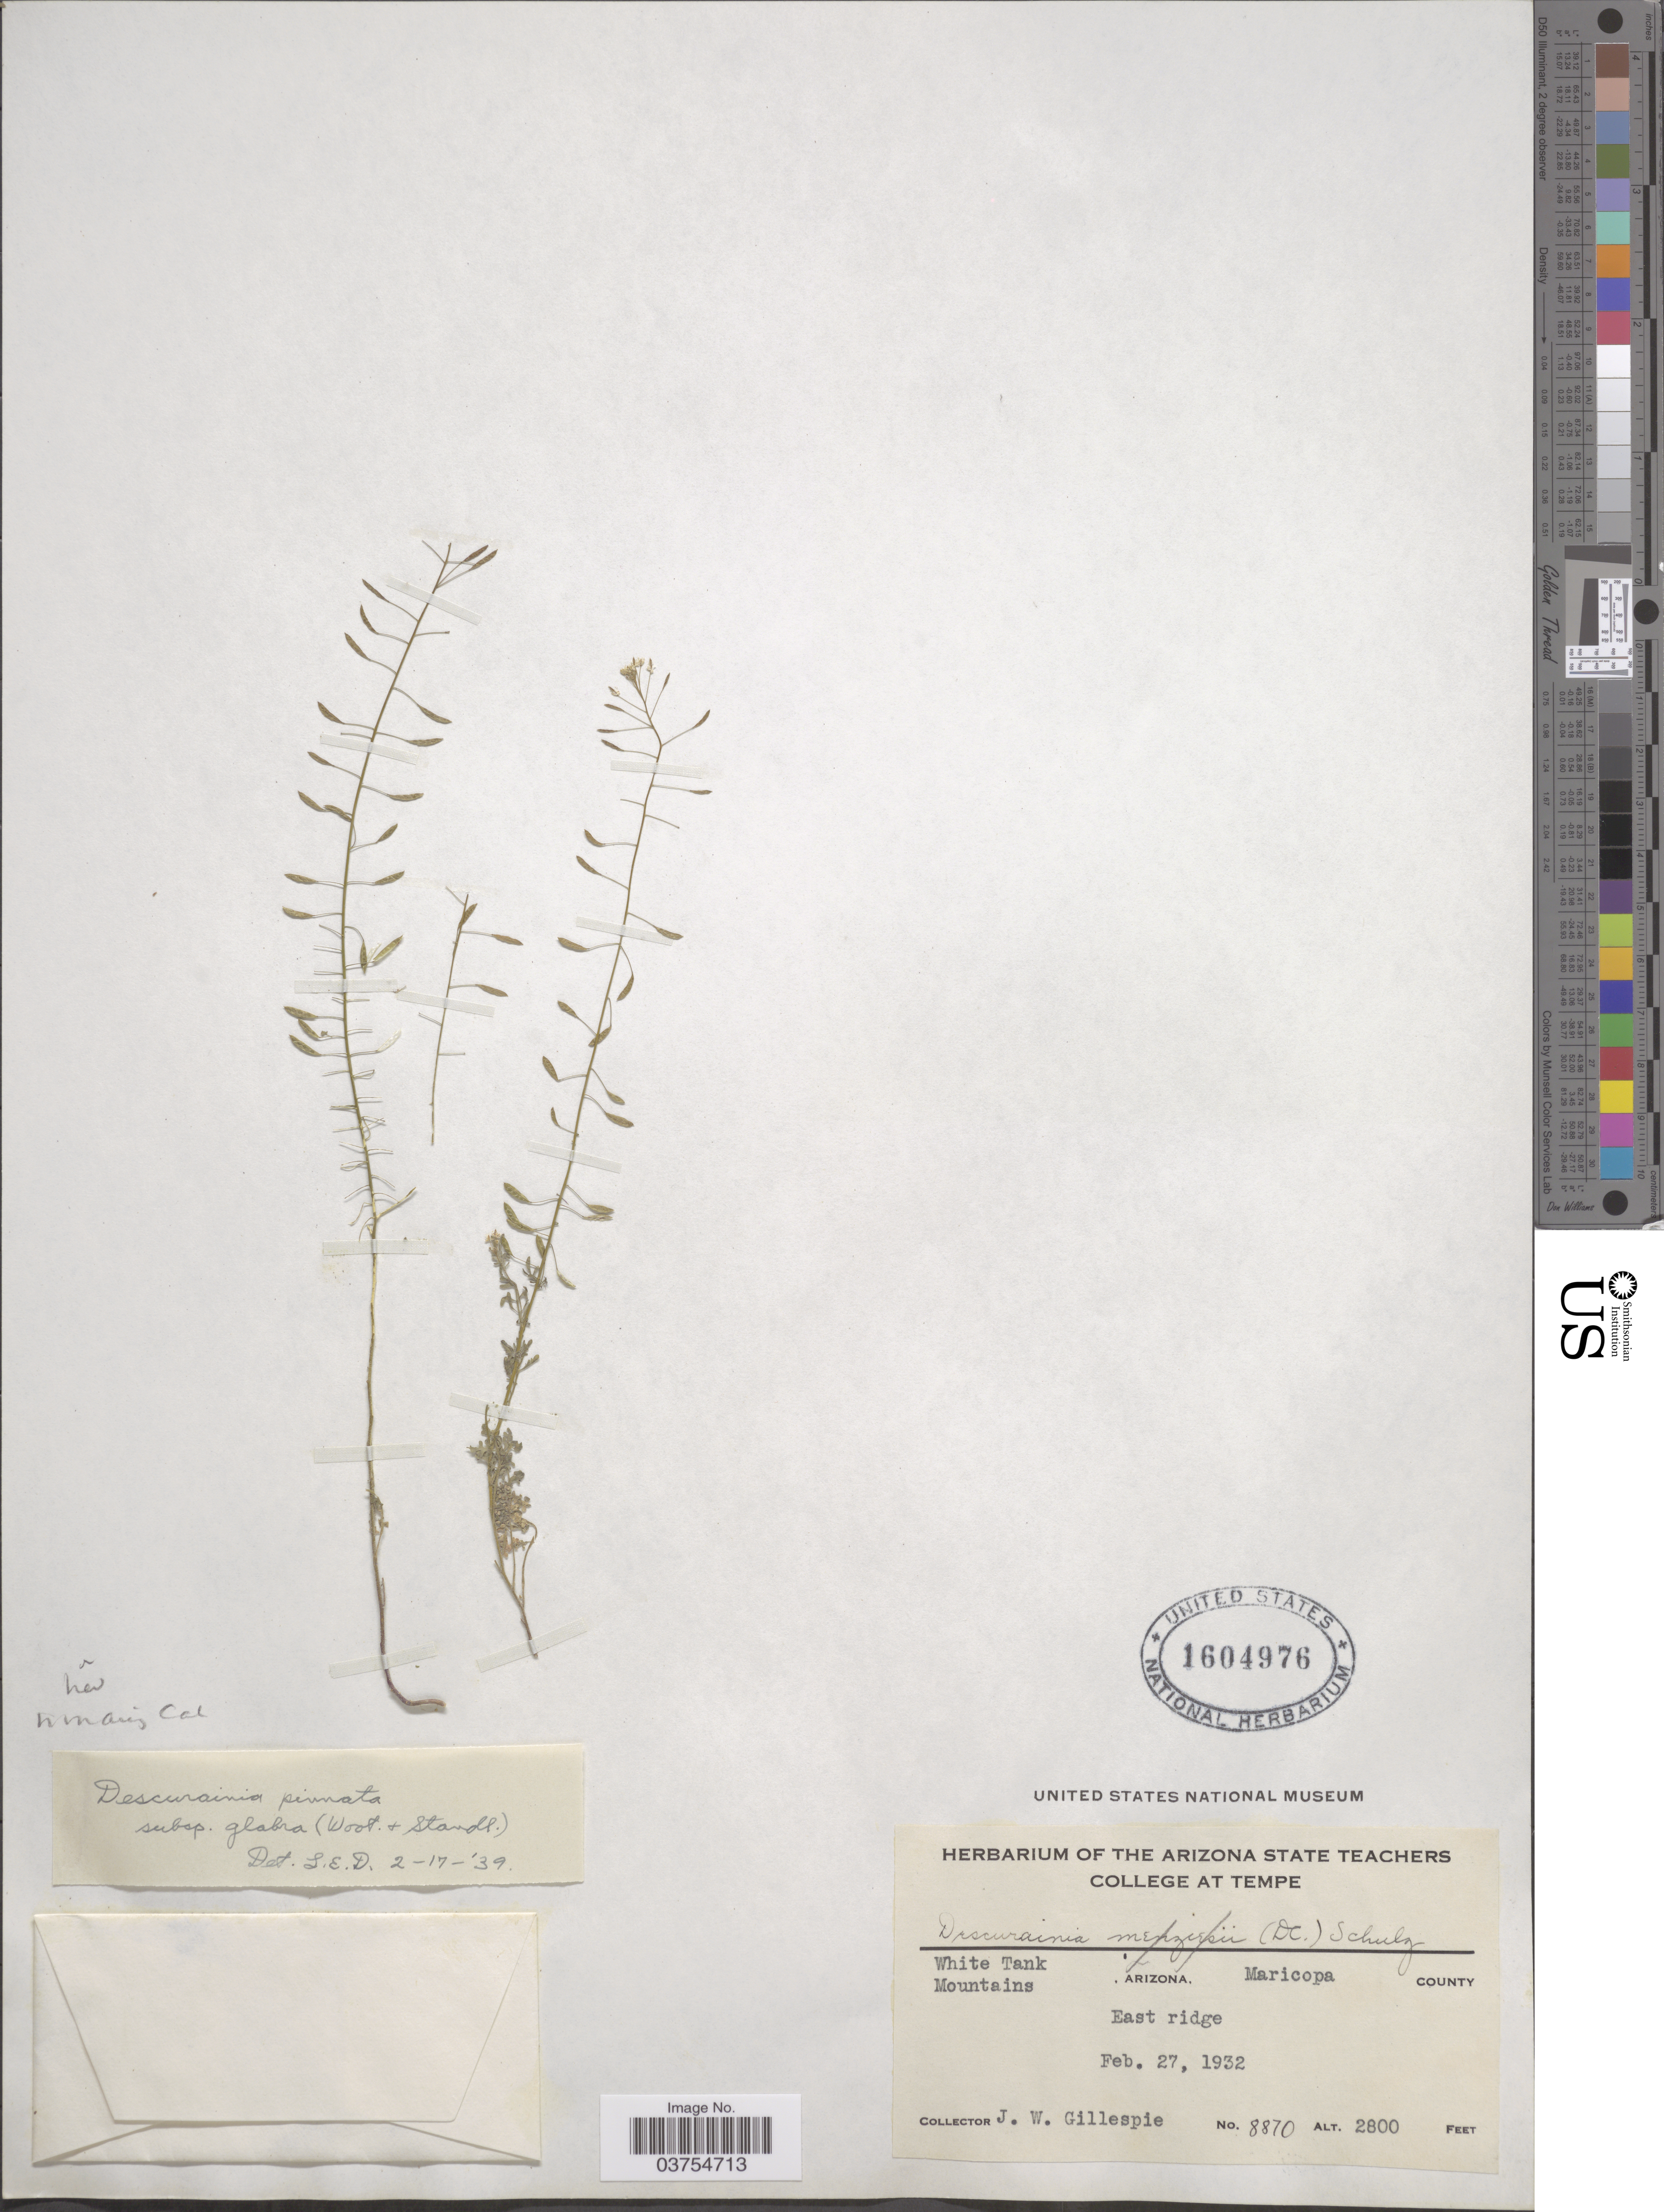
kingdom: Plantae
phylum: Tracheophyta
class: Magnoliopsida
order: Brassicales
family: Brassicaceae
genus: Descurainia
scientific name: Descurainia pinnata subsp. glabra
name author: (Wooton & Standl.) Detling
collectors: J. W. Gillespie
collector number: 8870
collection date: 1932-02-27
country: United States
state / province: Arizona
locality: White Tank Mountains. Maricopa County. East ridge.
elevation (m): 853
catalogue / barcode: US 1604976